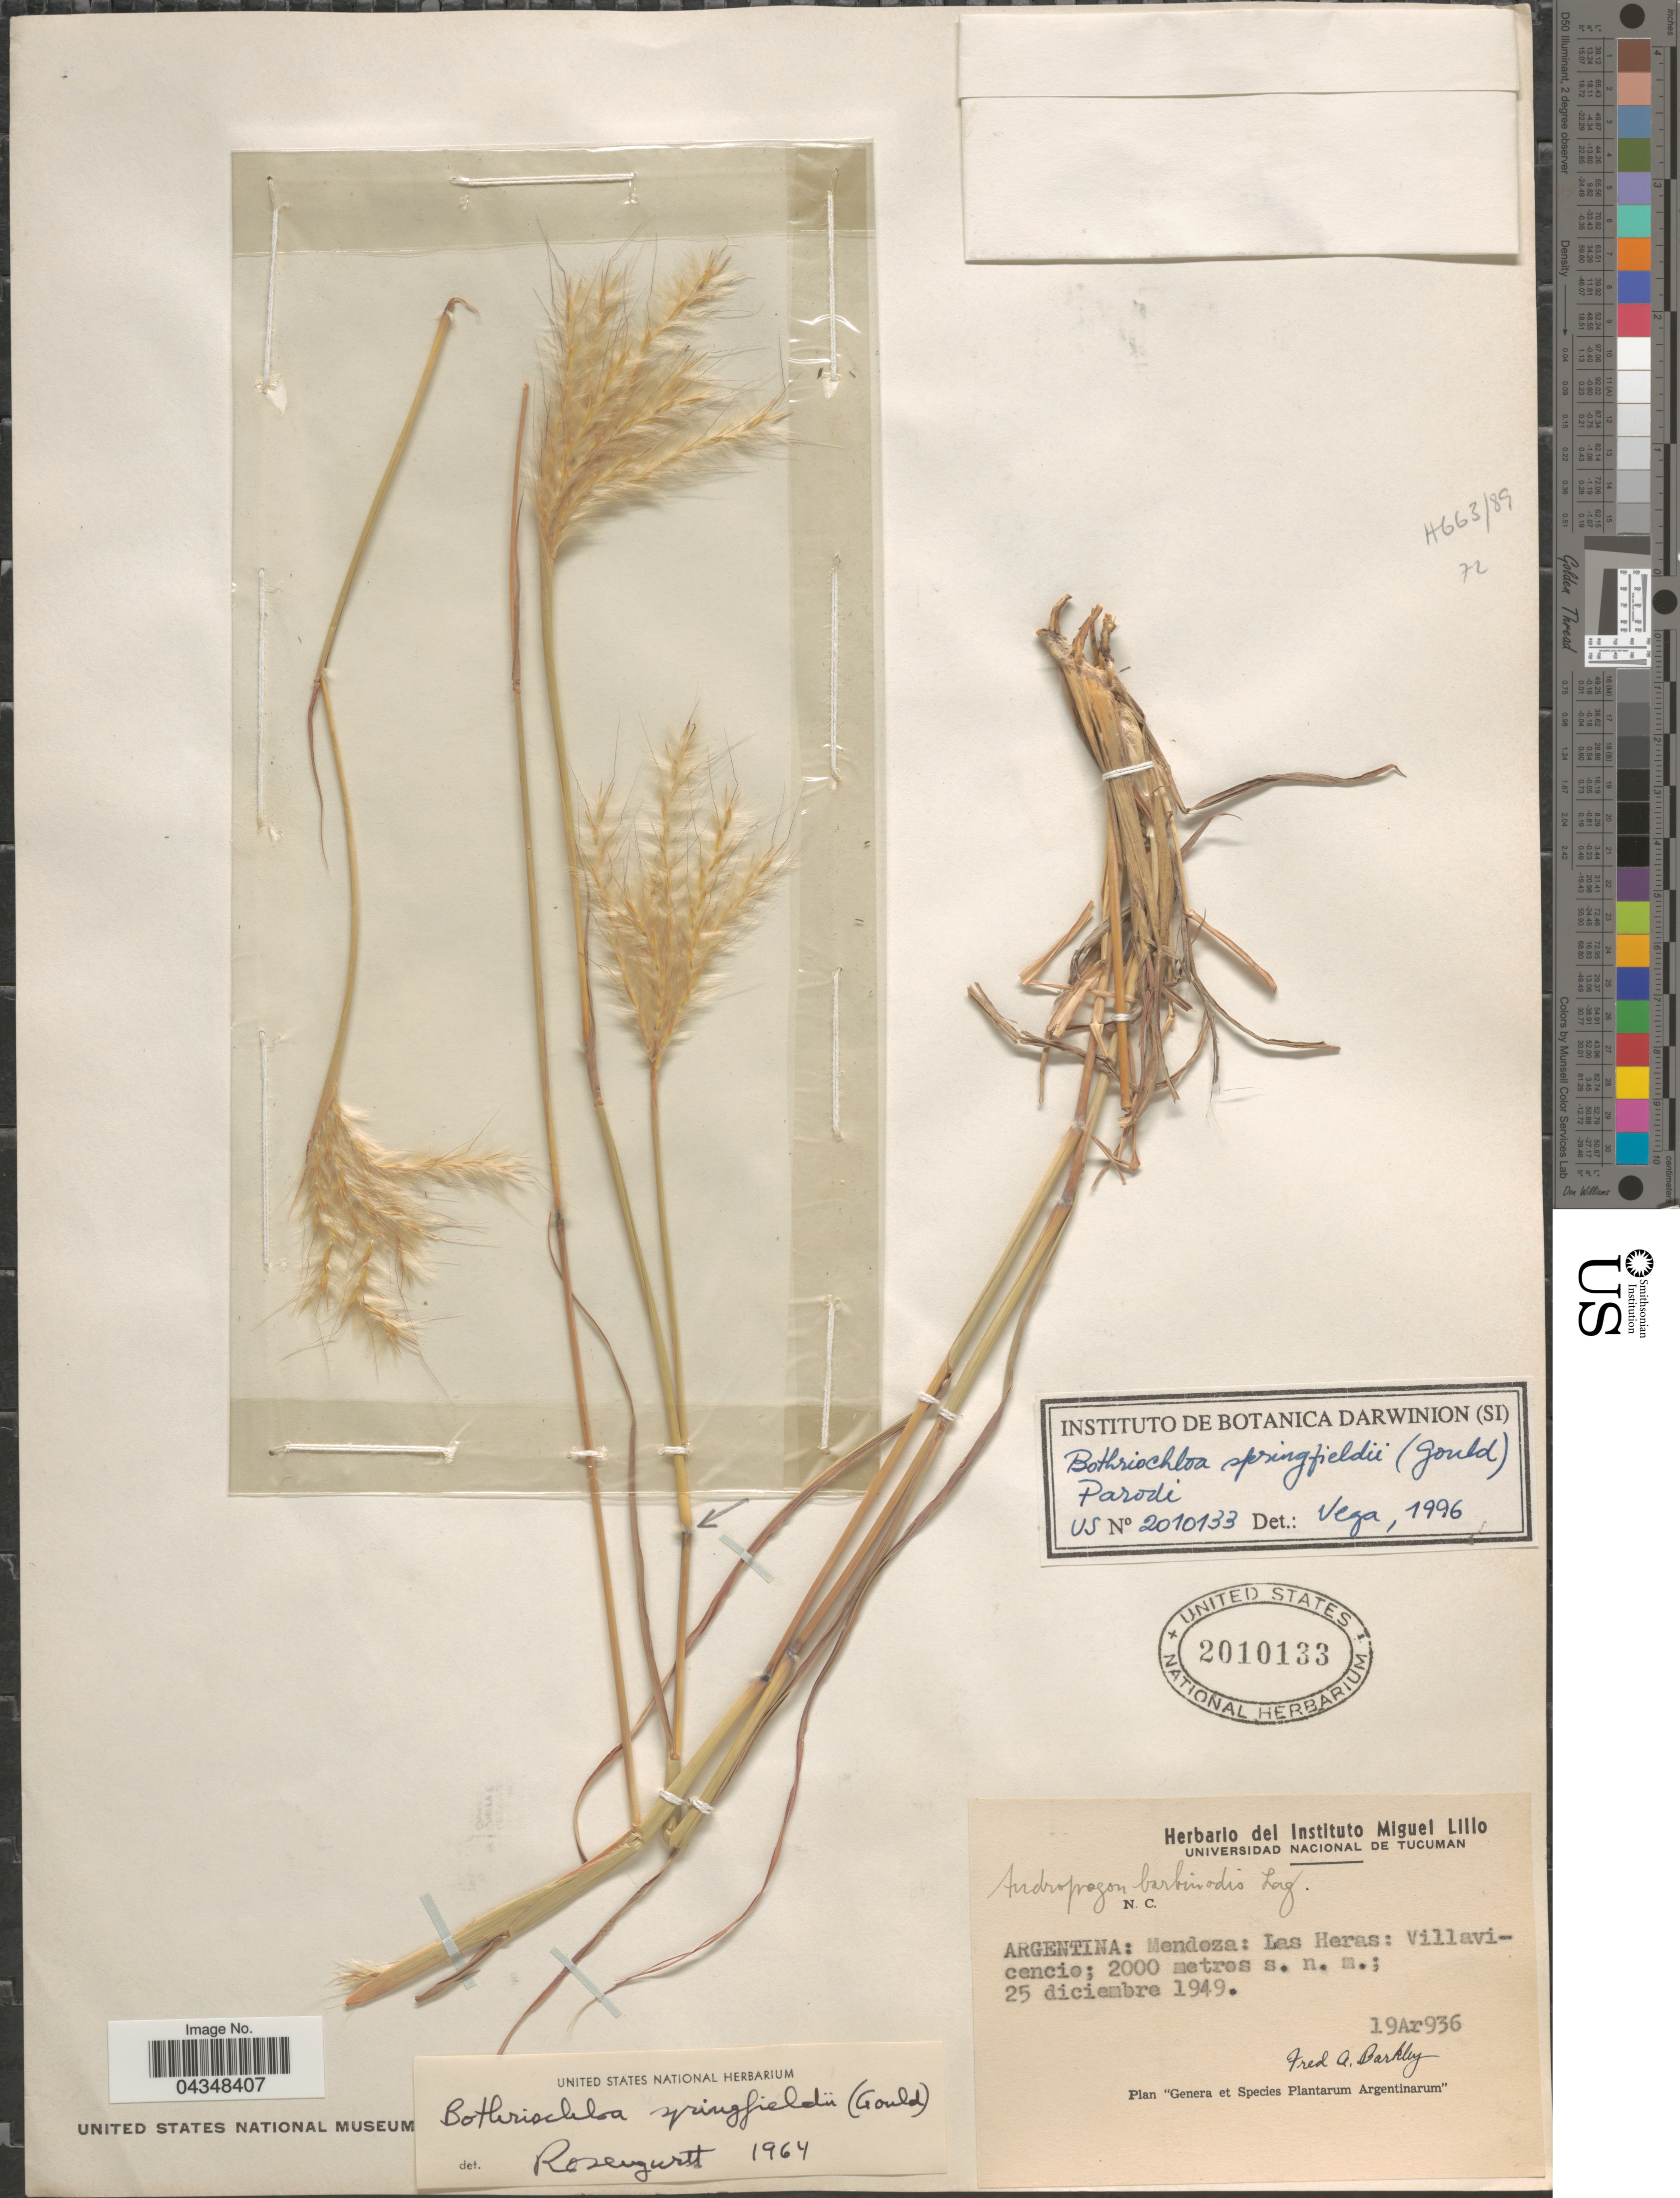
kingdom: Plantae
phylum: Tracheophyta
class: Liliopsida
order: Poales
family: Poaceae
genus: Bothriochloa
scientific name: Bothriochloa springfieldii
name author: (Gould) Parodi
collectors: F. A. Barkley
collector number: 19Ar936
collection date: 1949-12-25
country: Argentina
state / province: Mendoza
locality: Mendoza: Las Heras: Villavicencio.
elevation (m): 2000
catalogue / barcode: US 2010133